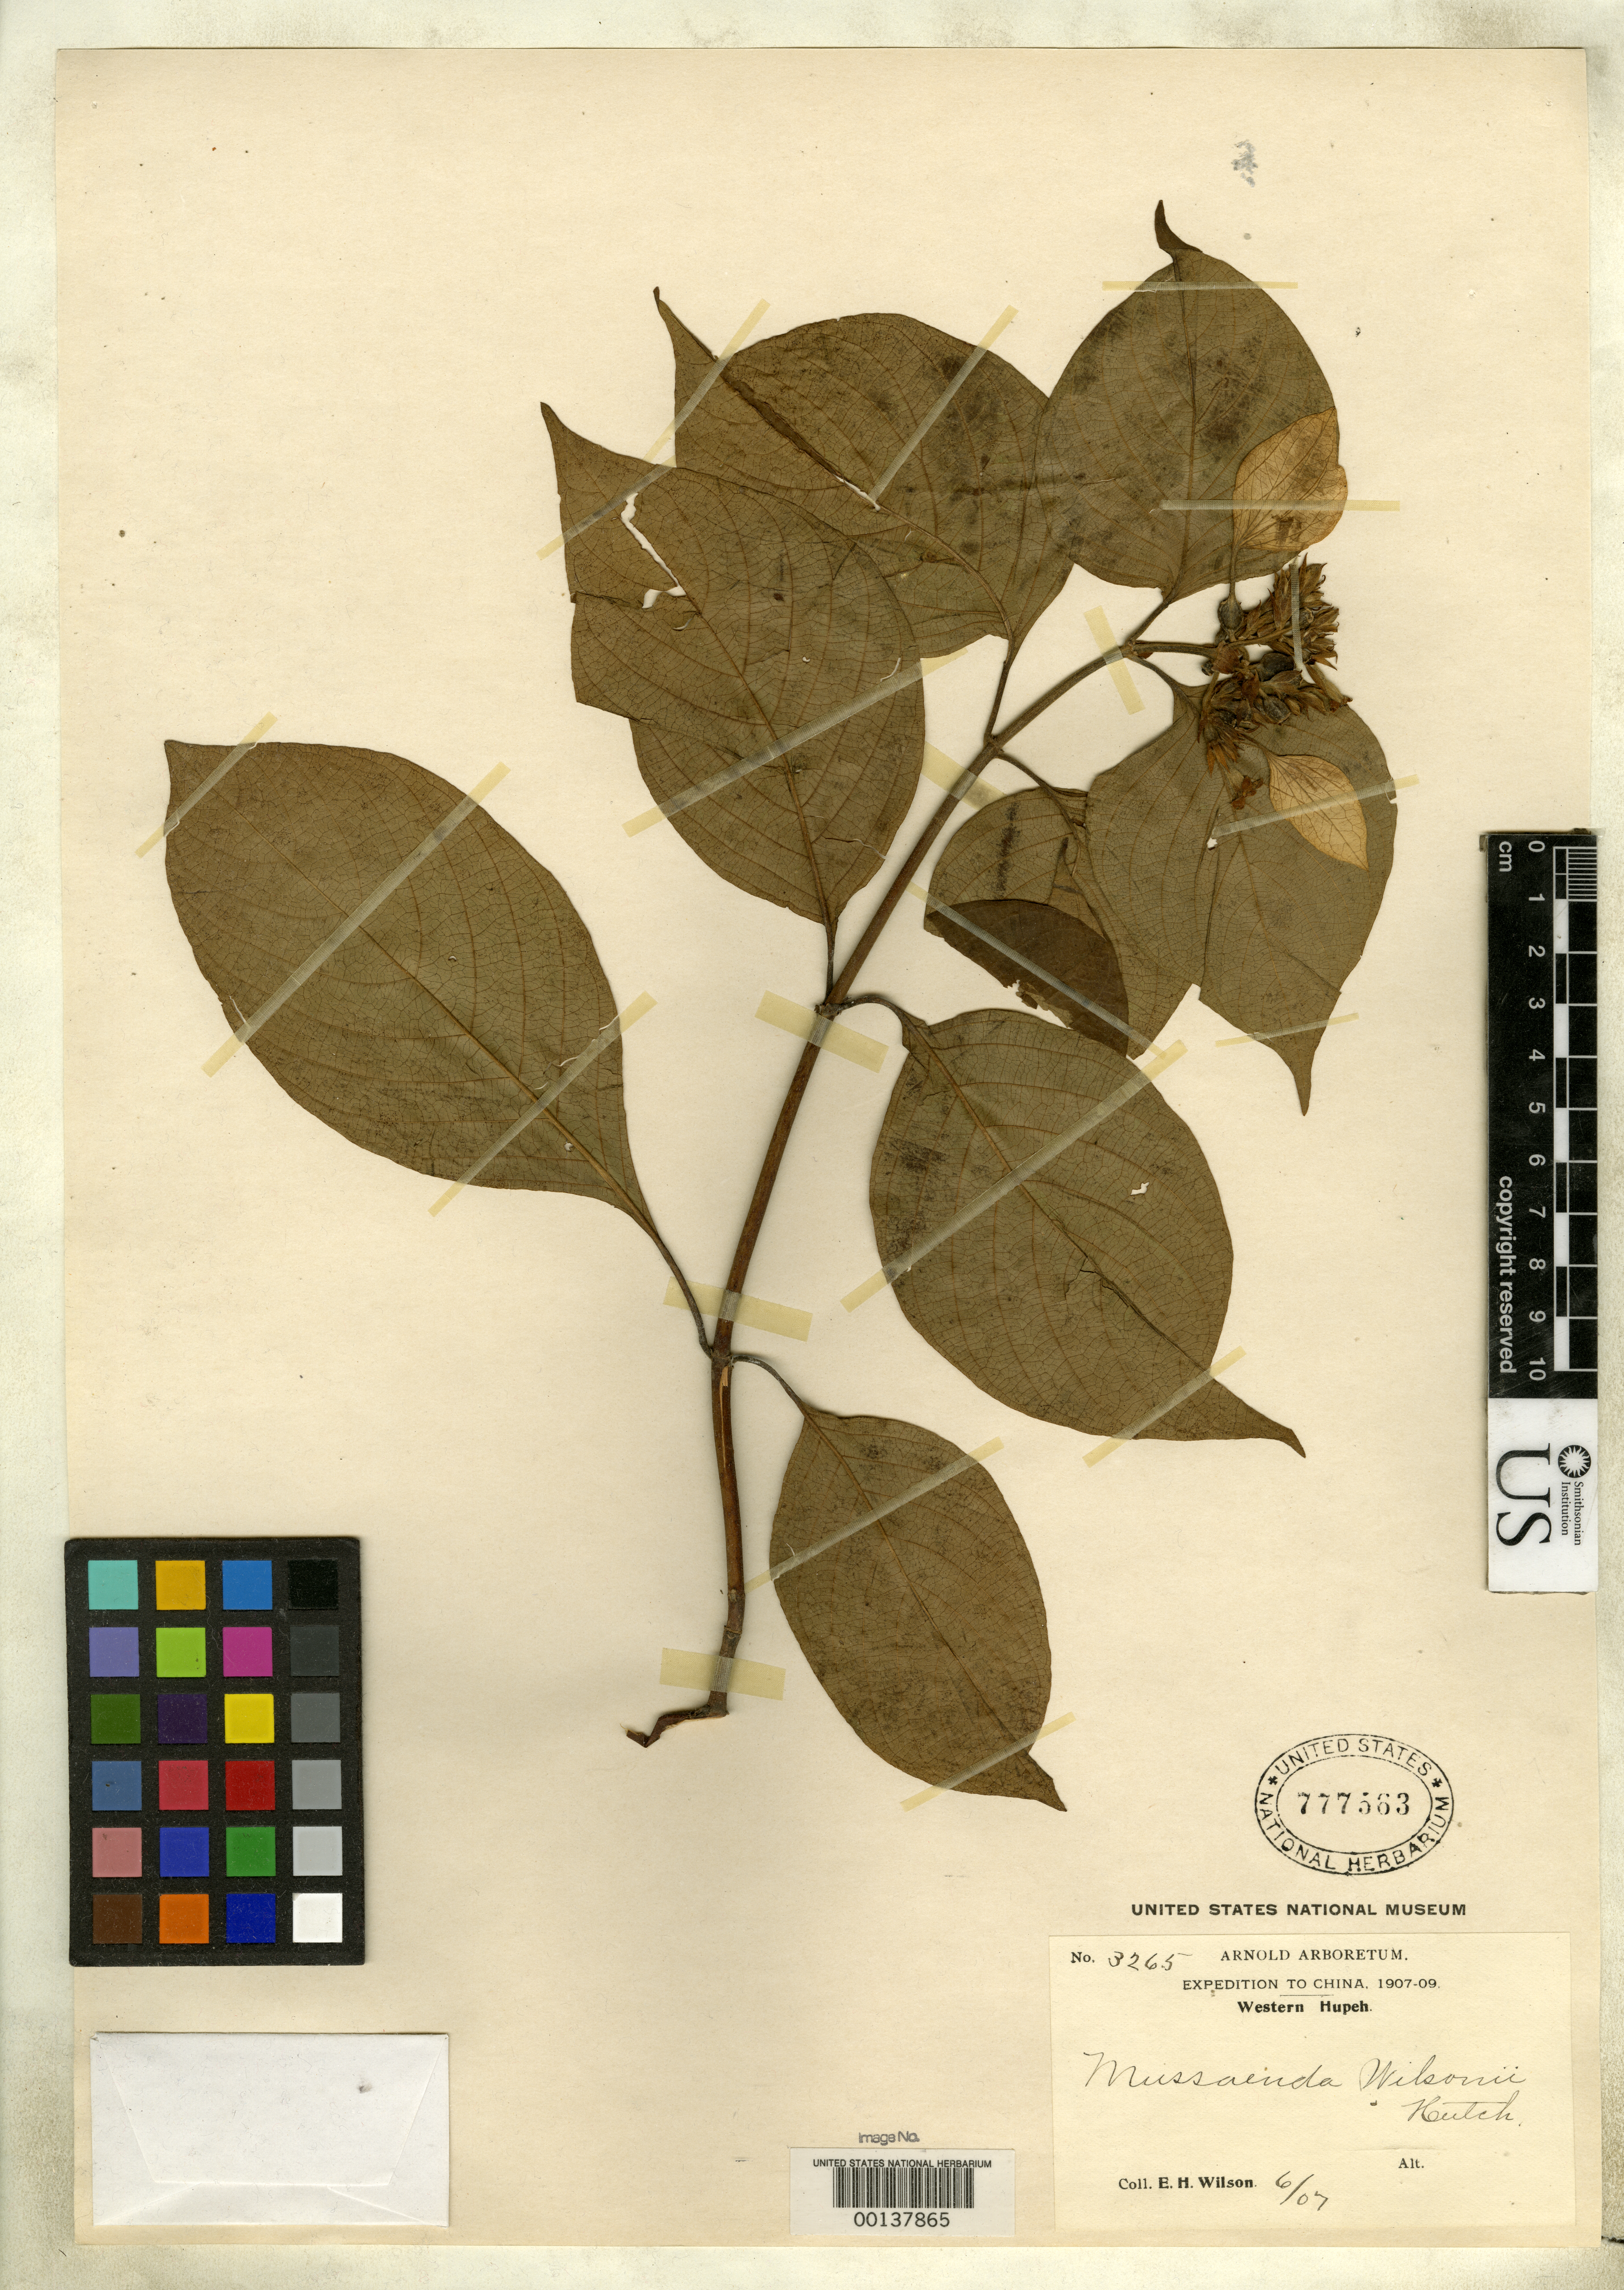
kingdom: Plantae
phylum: Tracheophyta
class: Magnoliopsida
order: Gentianales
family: Rubiaceae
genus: Mussaenda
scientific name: Mussaenda wilsonii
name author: Hutch. in Sarg.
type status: Isotype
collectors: E. H. Wilson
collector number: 3265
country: China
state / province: Hubei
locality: Changlo Hsien.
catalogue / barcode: US 777563